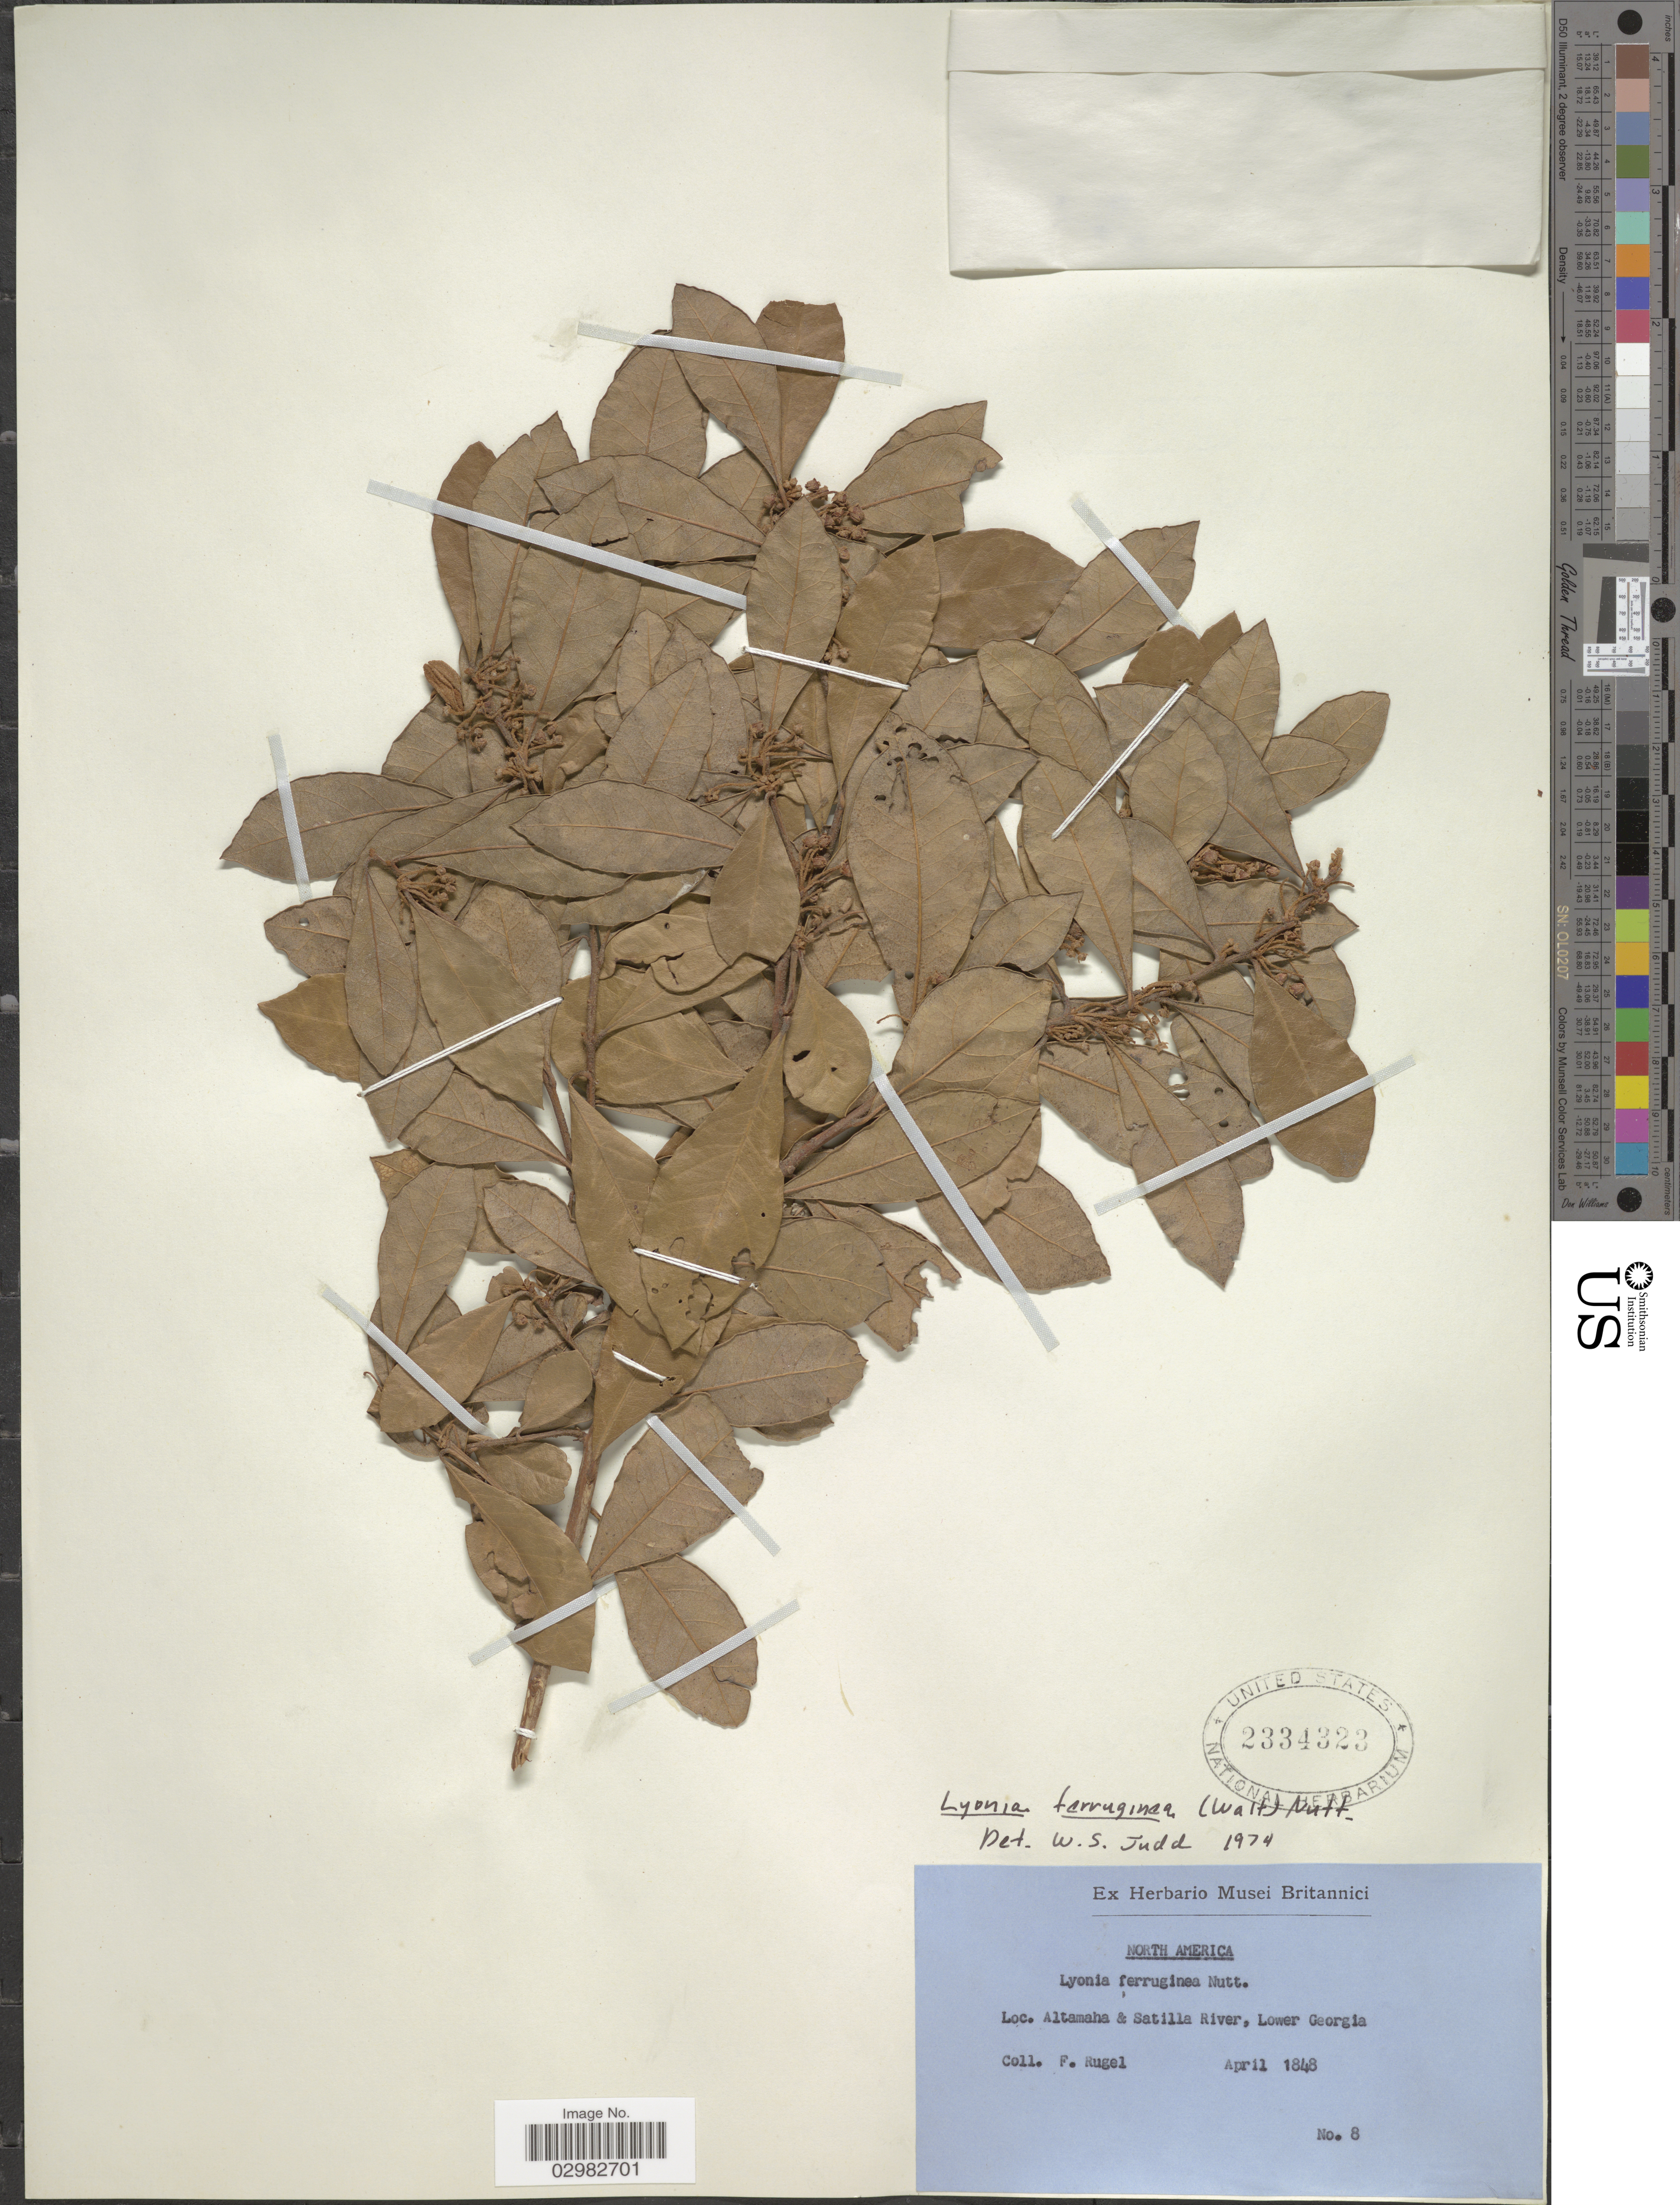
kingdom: Plantae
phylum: Tracheophyta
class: Magnoliopsida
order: Ericales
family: Ericaceae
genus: Lyonia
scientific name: Lyonia ferruginea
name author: (Walter) Nutt.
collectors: F. Rugel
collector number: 8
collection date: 1848-04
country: United States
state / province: Georgia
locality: Altamaha & Satilla River, Lower Georgia.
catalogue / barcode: US 2334323